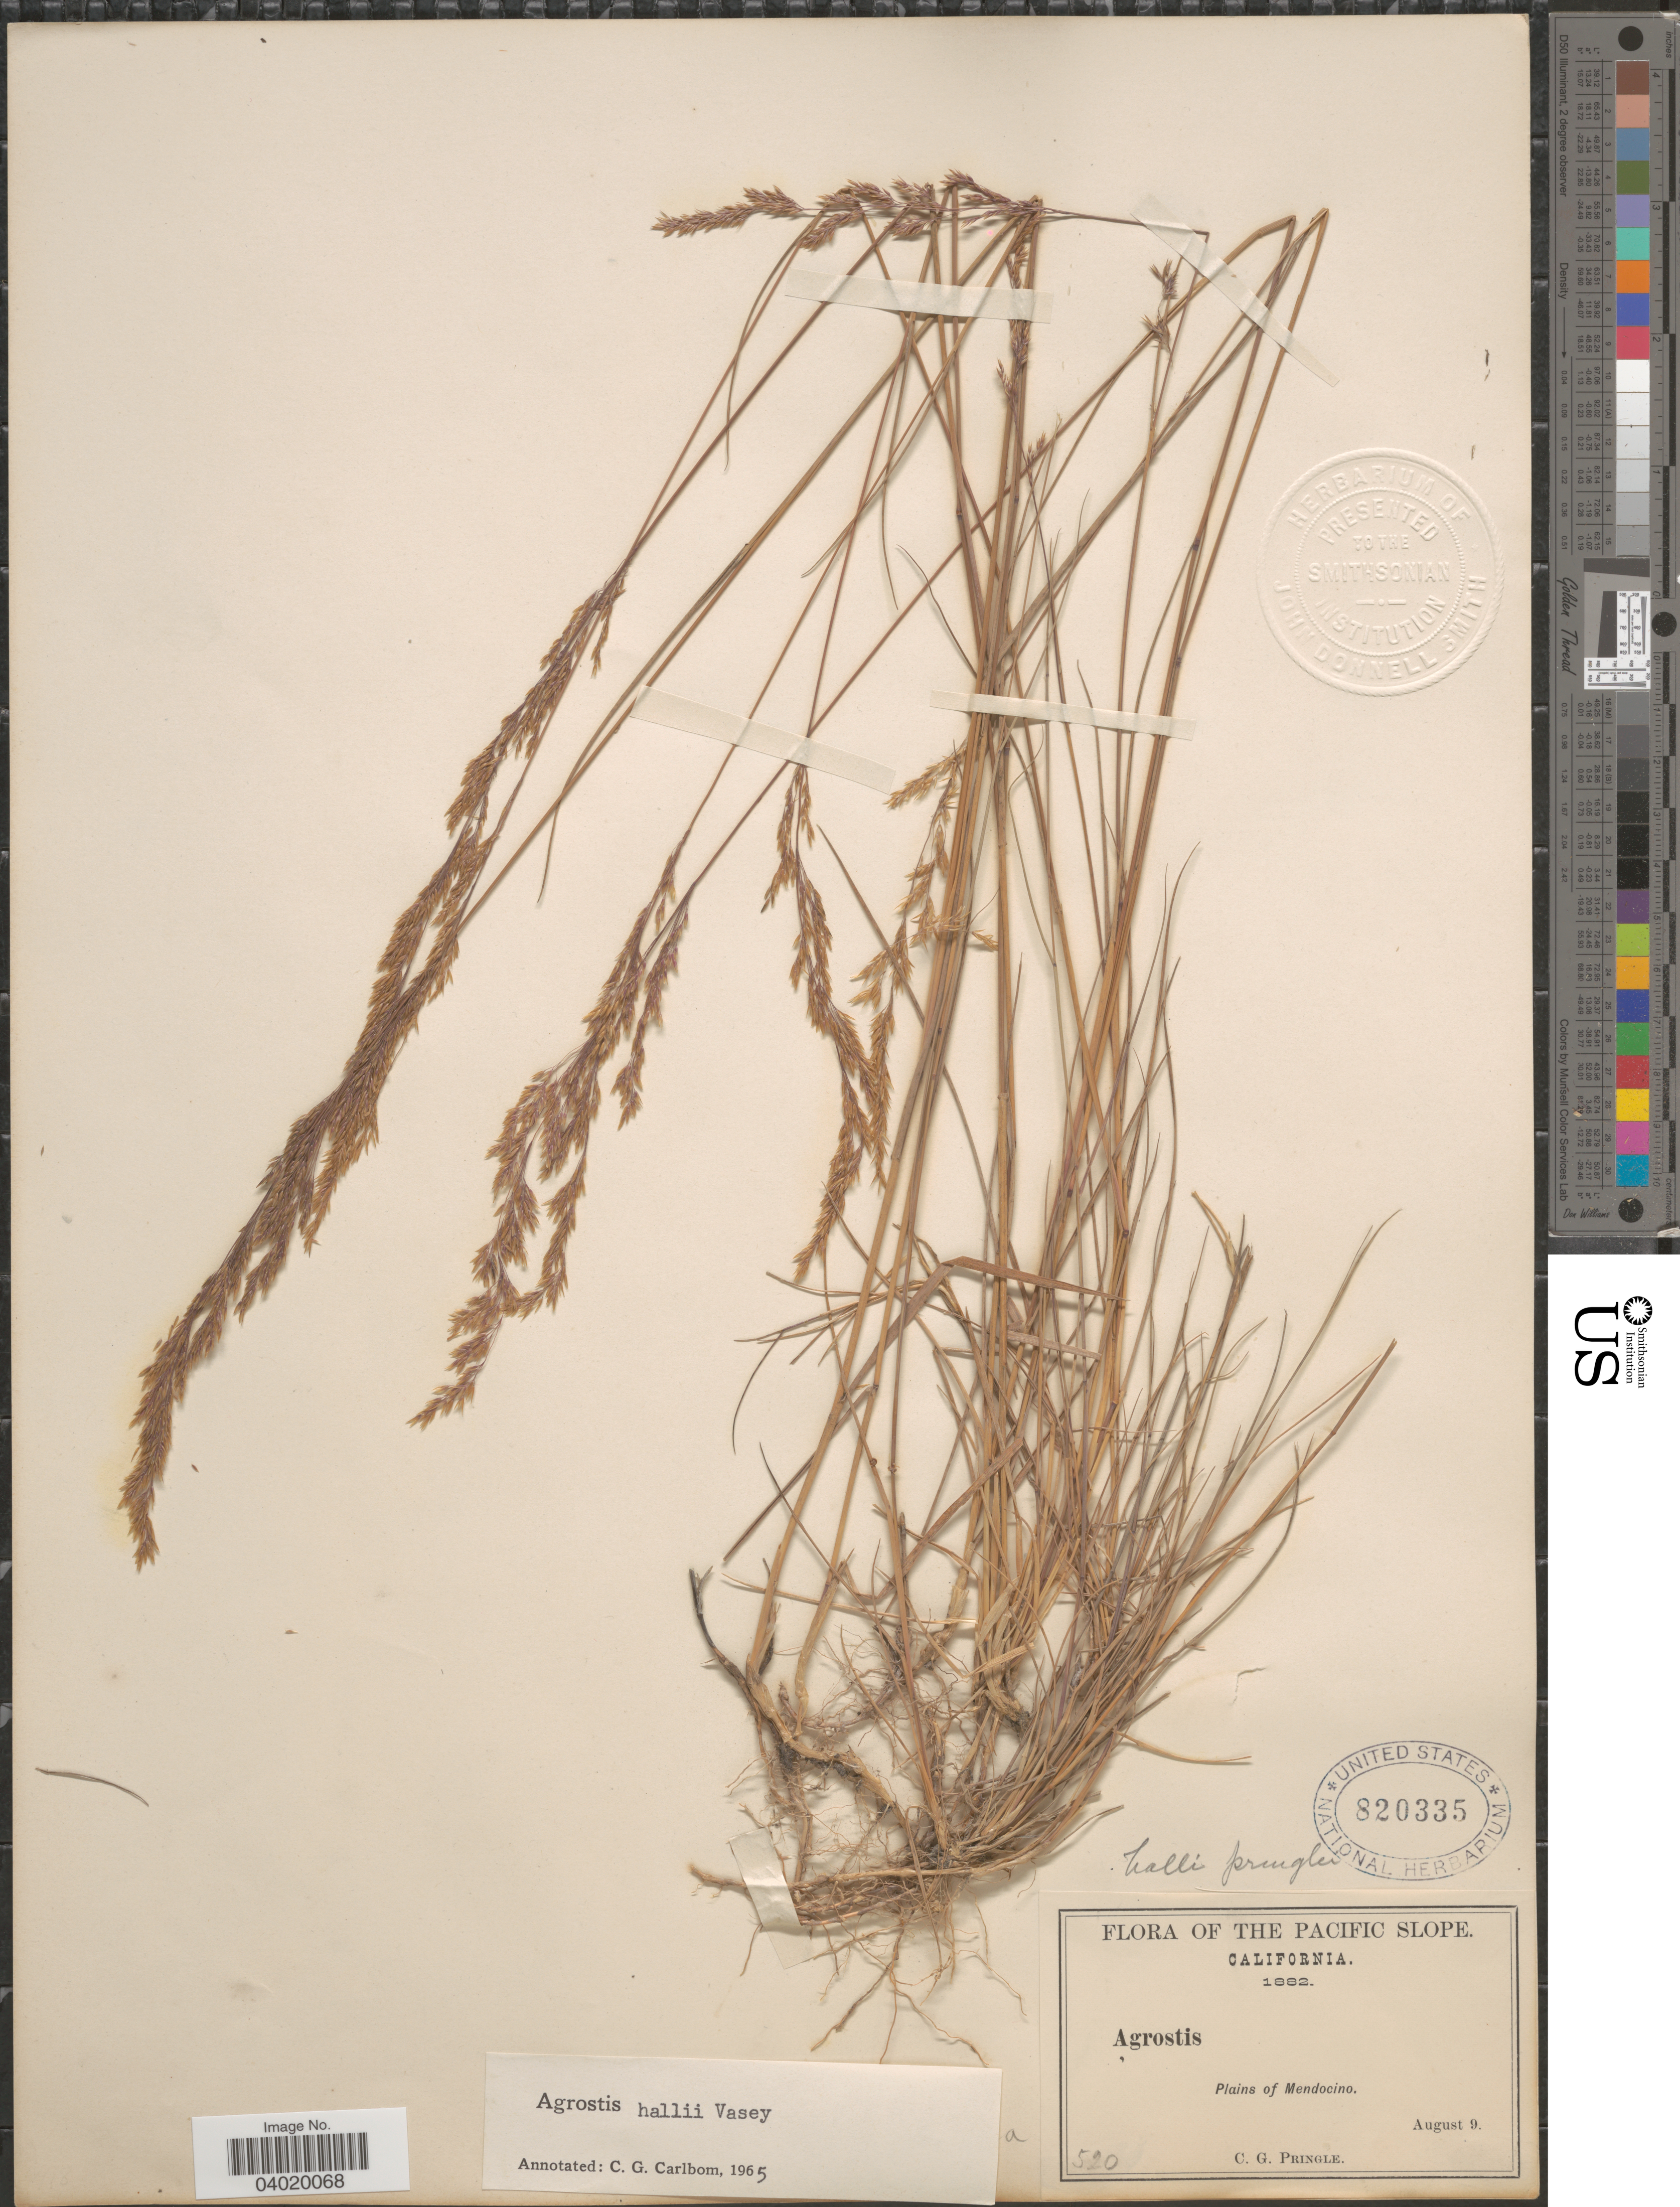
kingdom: Plantae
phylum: Tracheophyta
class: Liliopsida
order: Poales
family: Poaceae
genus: Agrostis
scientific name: Agrostis hallii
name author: Vasey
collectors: C. G. Pringle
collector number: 520*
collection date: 1882-08-09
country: United States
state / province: California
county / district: Mendocino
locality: Pacific Slope. Plains of Mendocino.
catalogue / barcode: US 820335